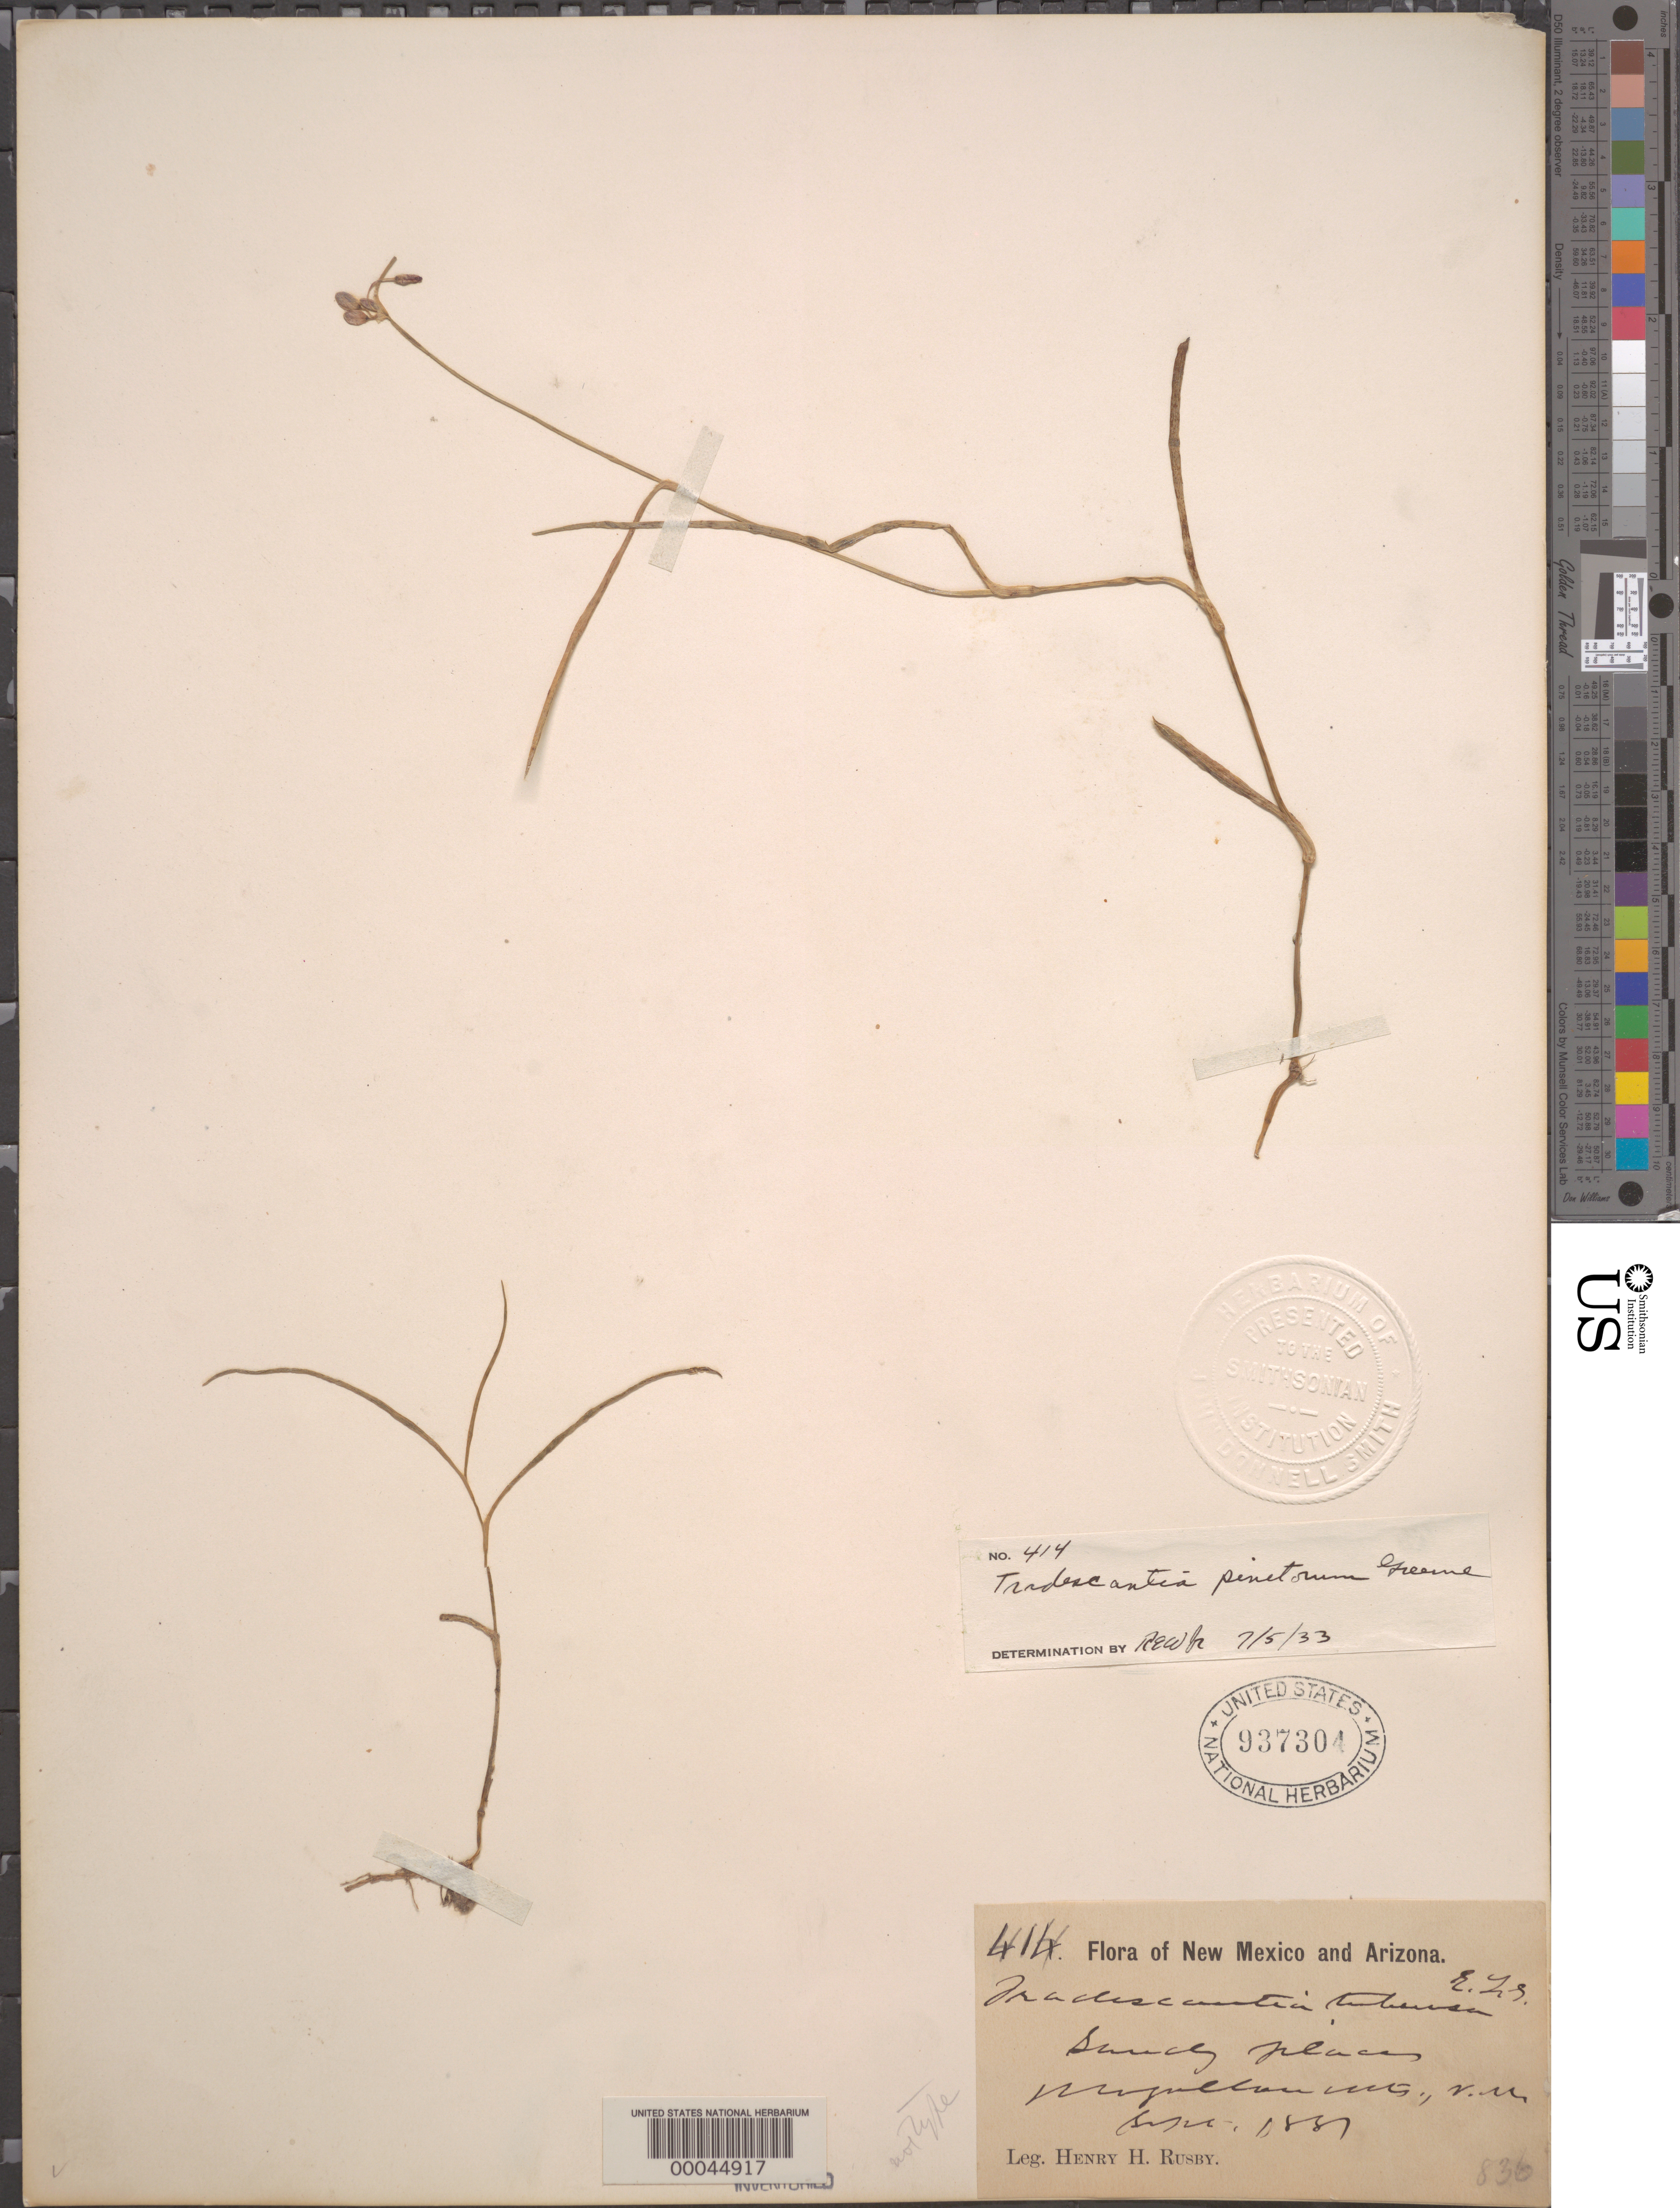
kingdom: Plantae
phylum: Tracheophyta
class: Liliopsida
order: Commelinales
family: Commelinaceae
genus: Tradescantia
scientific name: Tradescantia pinetorum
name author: Greene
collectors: H. H. Rusby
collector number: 414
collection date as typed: Sep 1881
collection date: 1881-09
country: United States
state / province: New Mexico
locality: Mogollon mts.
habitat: Sandy places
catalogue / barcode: US 937304